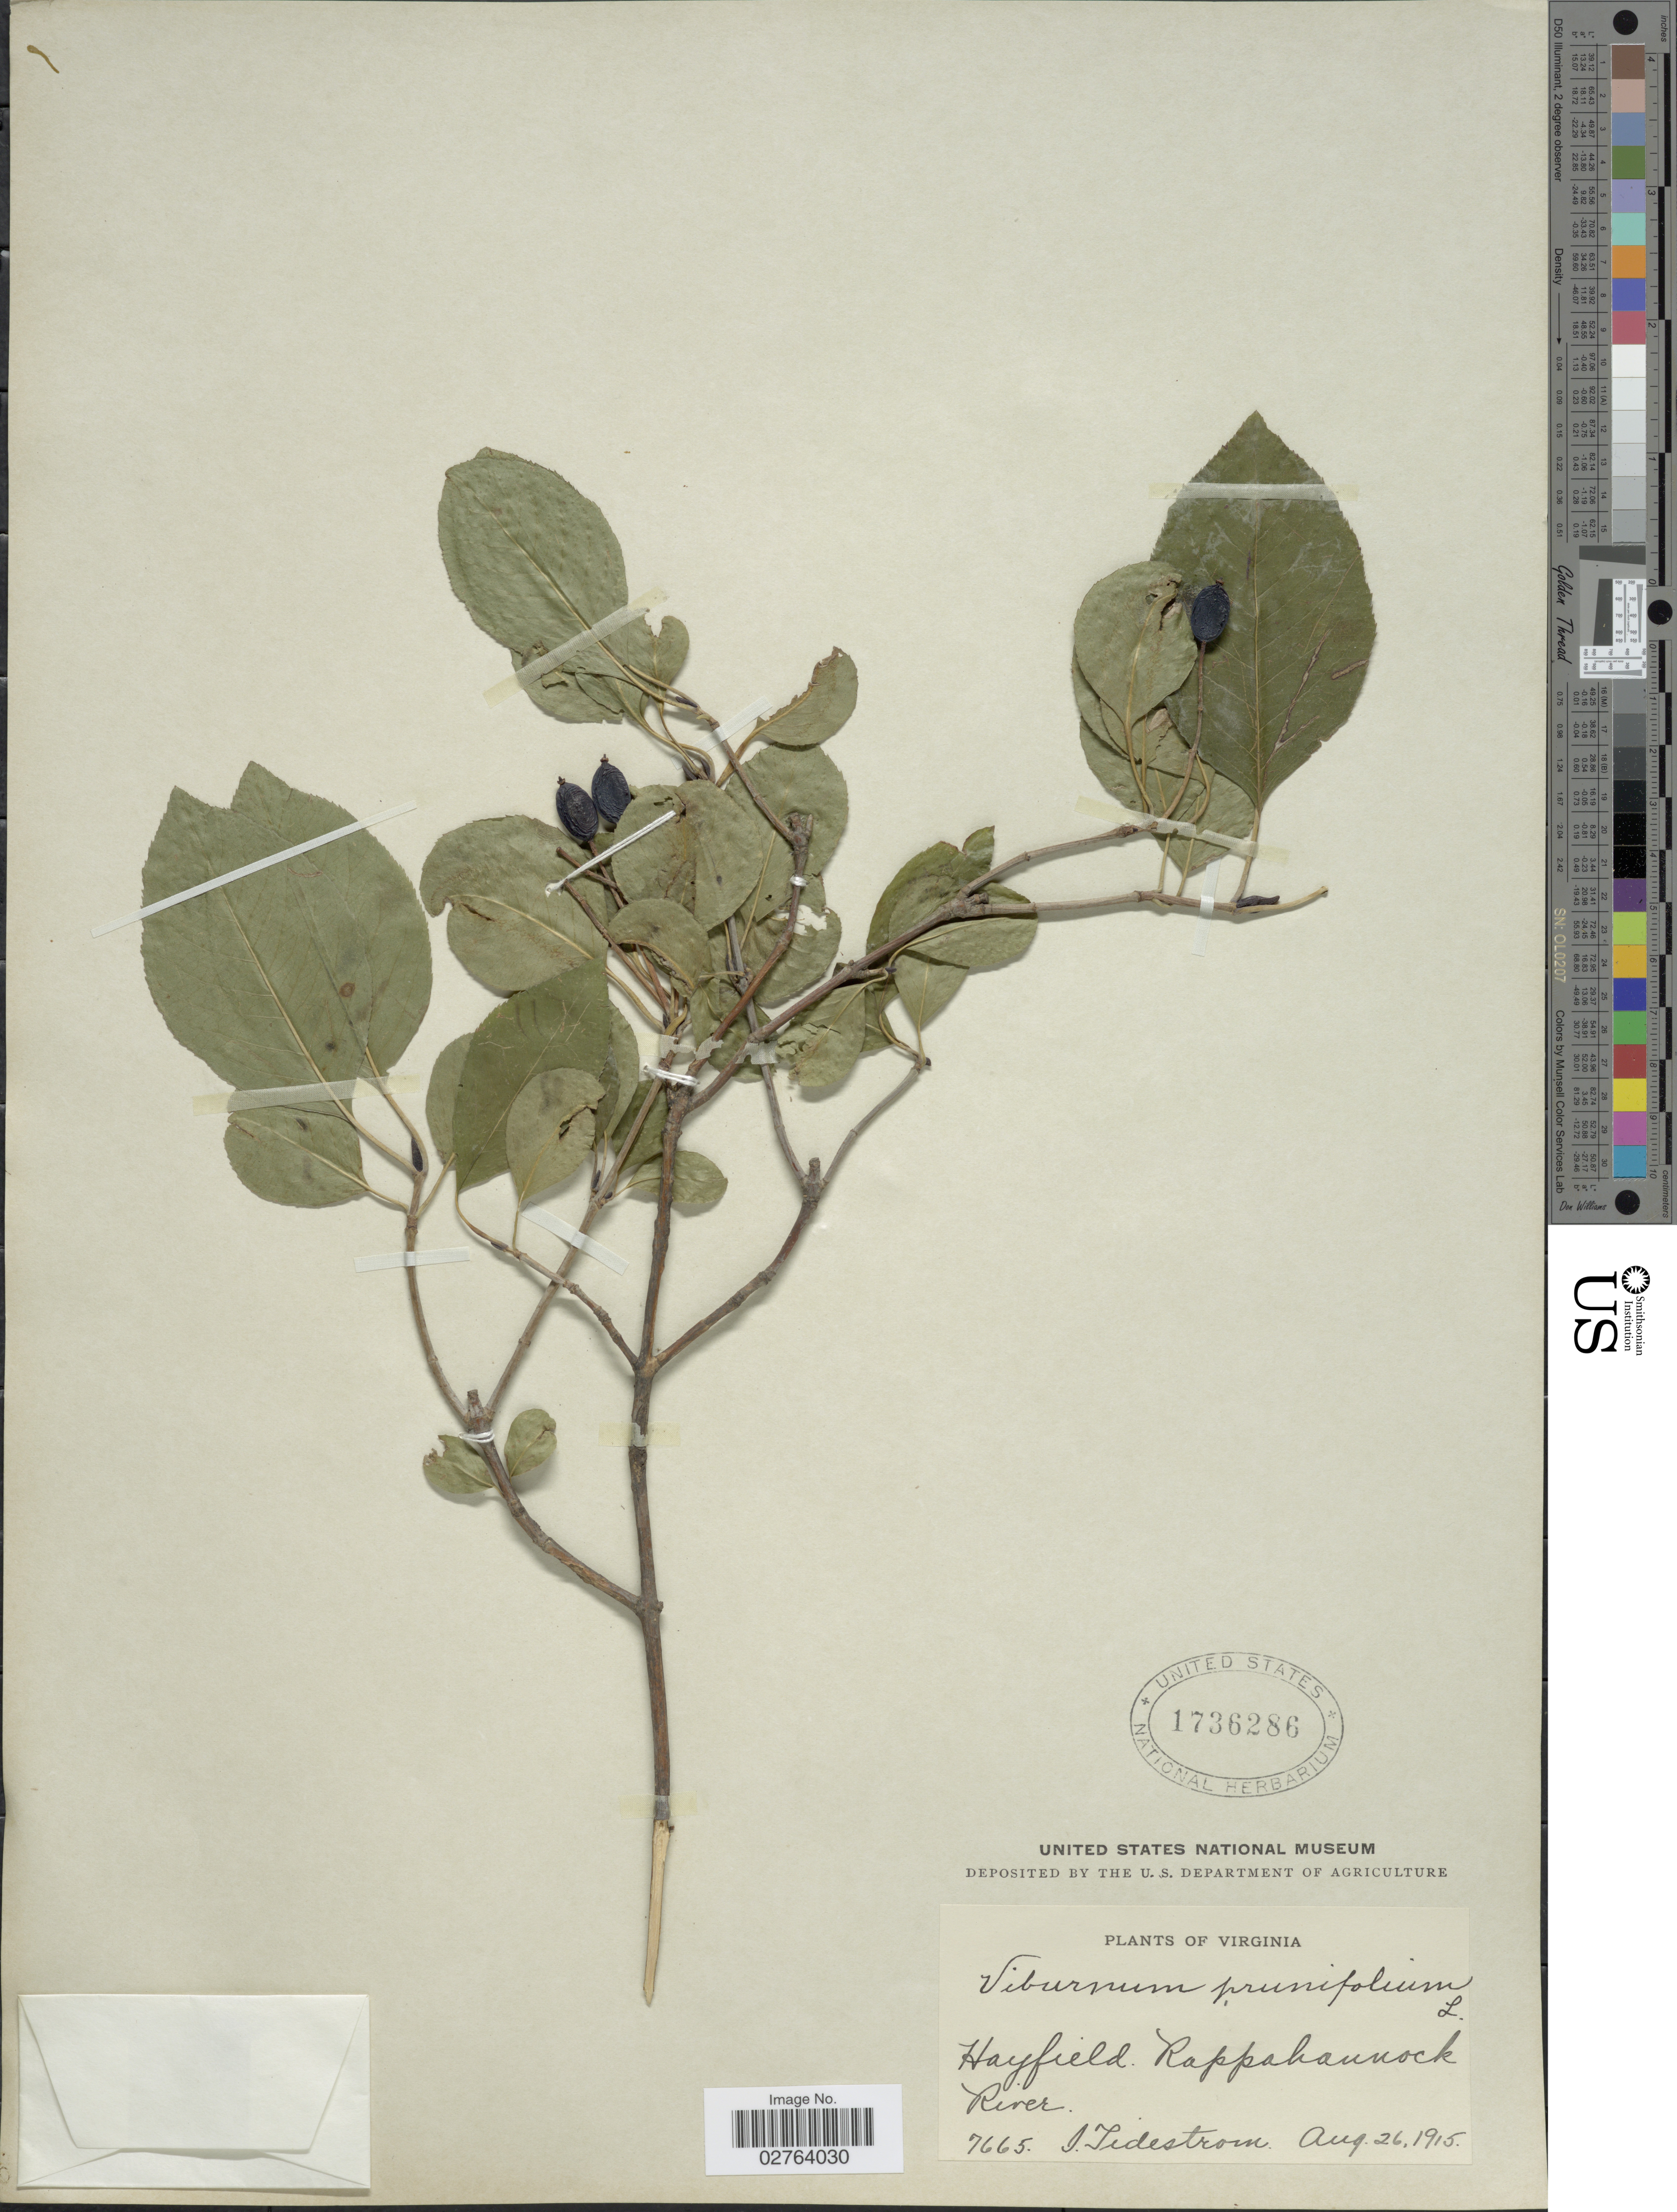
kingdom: Plantae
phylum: Tracheophyta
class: Magnoliopsida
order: Dipsacales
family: Viburnaceae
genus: Viburnum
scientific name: Viburnum prunifolium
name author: L.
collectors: I. F. Tidestrom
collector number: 7665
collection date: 1915-08-26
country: United States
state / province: Virginia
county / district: Rappahannock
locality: Hayfield, Rappahannock River.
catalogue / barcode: US 1736286